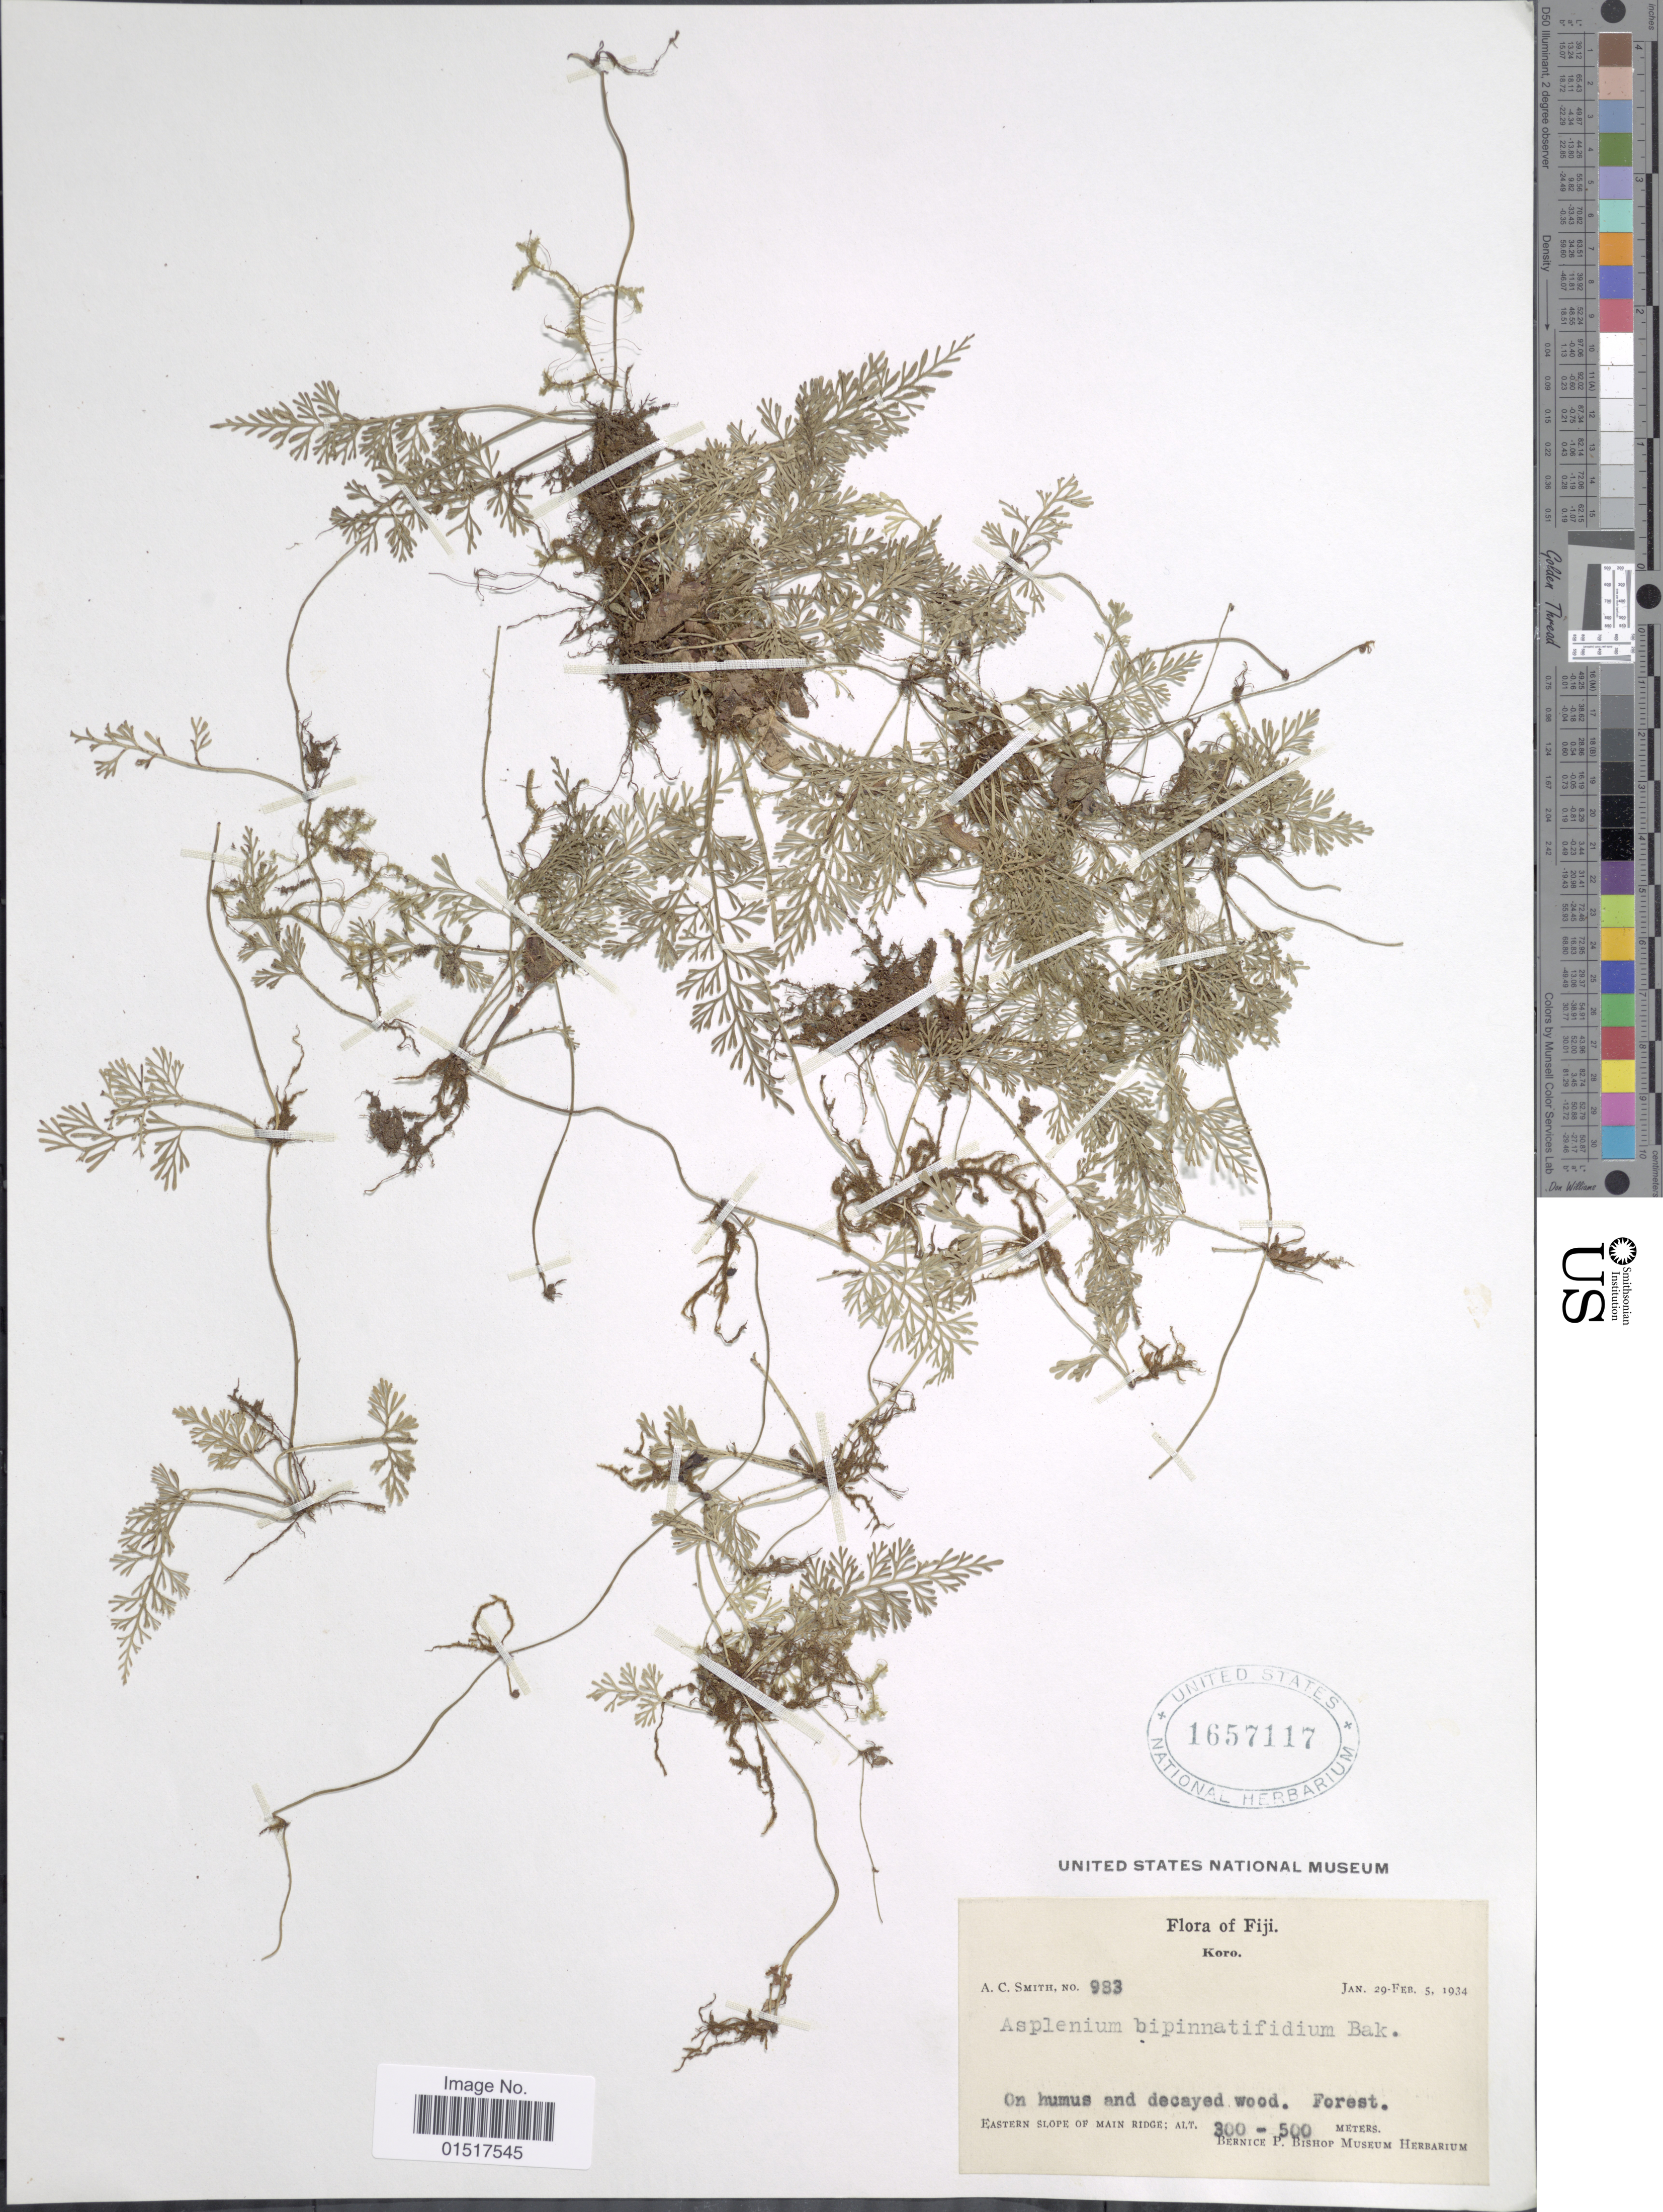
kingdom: Plantae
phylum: Tracheophyta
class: Polypodiopsida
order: Polypodiales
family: Aspleniaceae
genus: Asplenium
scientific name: Asplenium bipinnatifidum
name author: Baker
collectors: A. C. Smith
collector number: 983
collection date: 1934-01-29/1934-02-05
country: Fiji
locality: Koro. Eastern slope of Main Ridge.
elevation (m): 300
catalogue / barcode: US 1657117